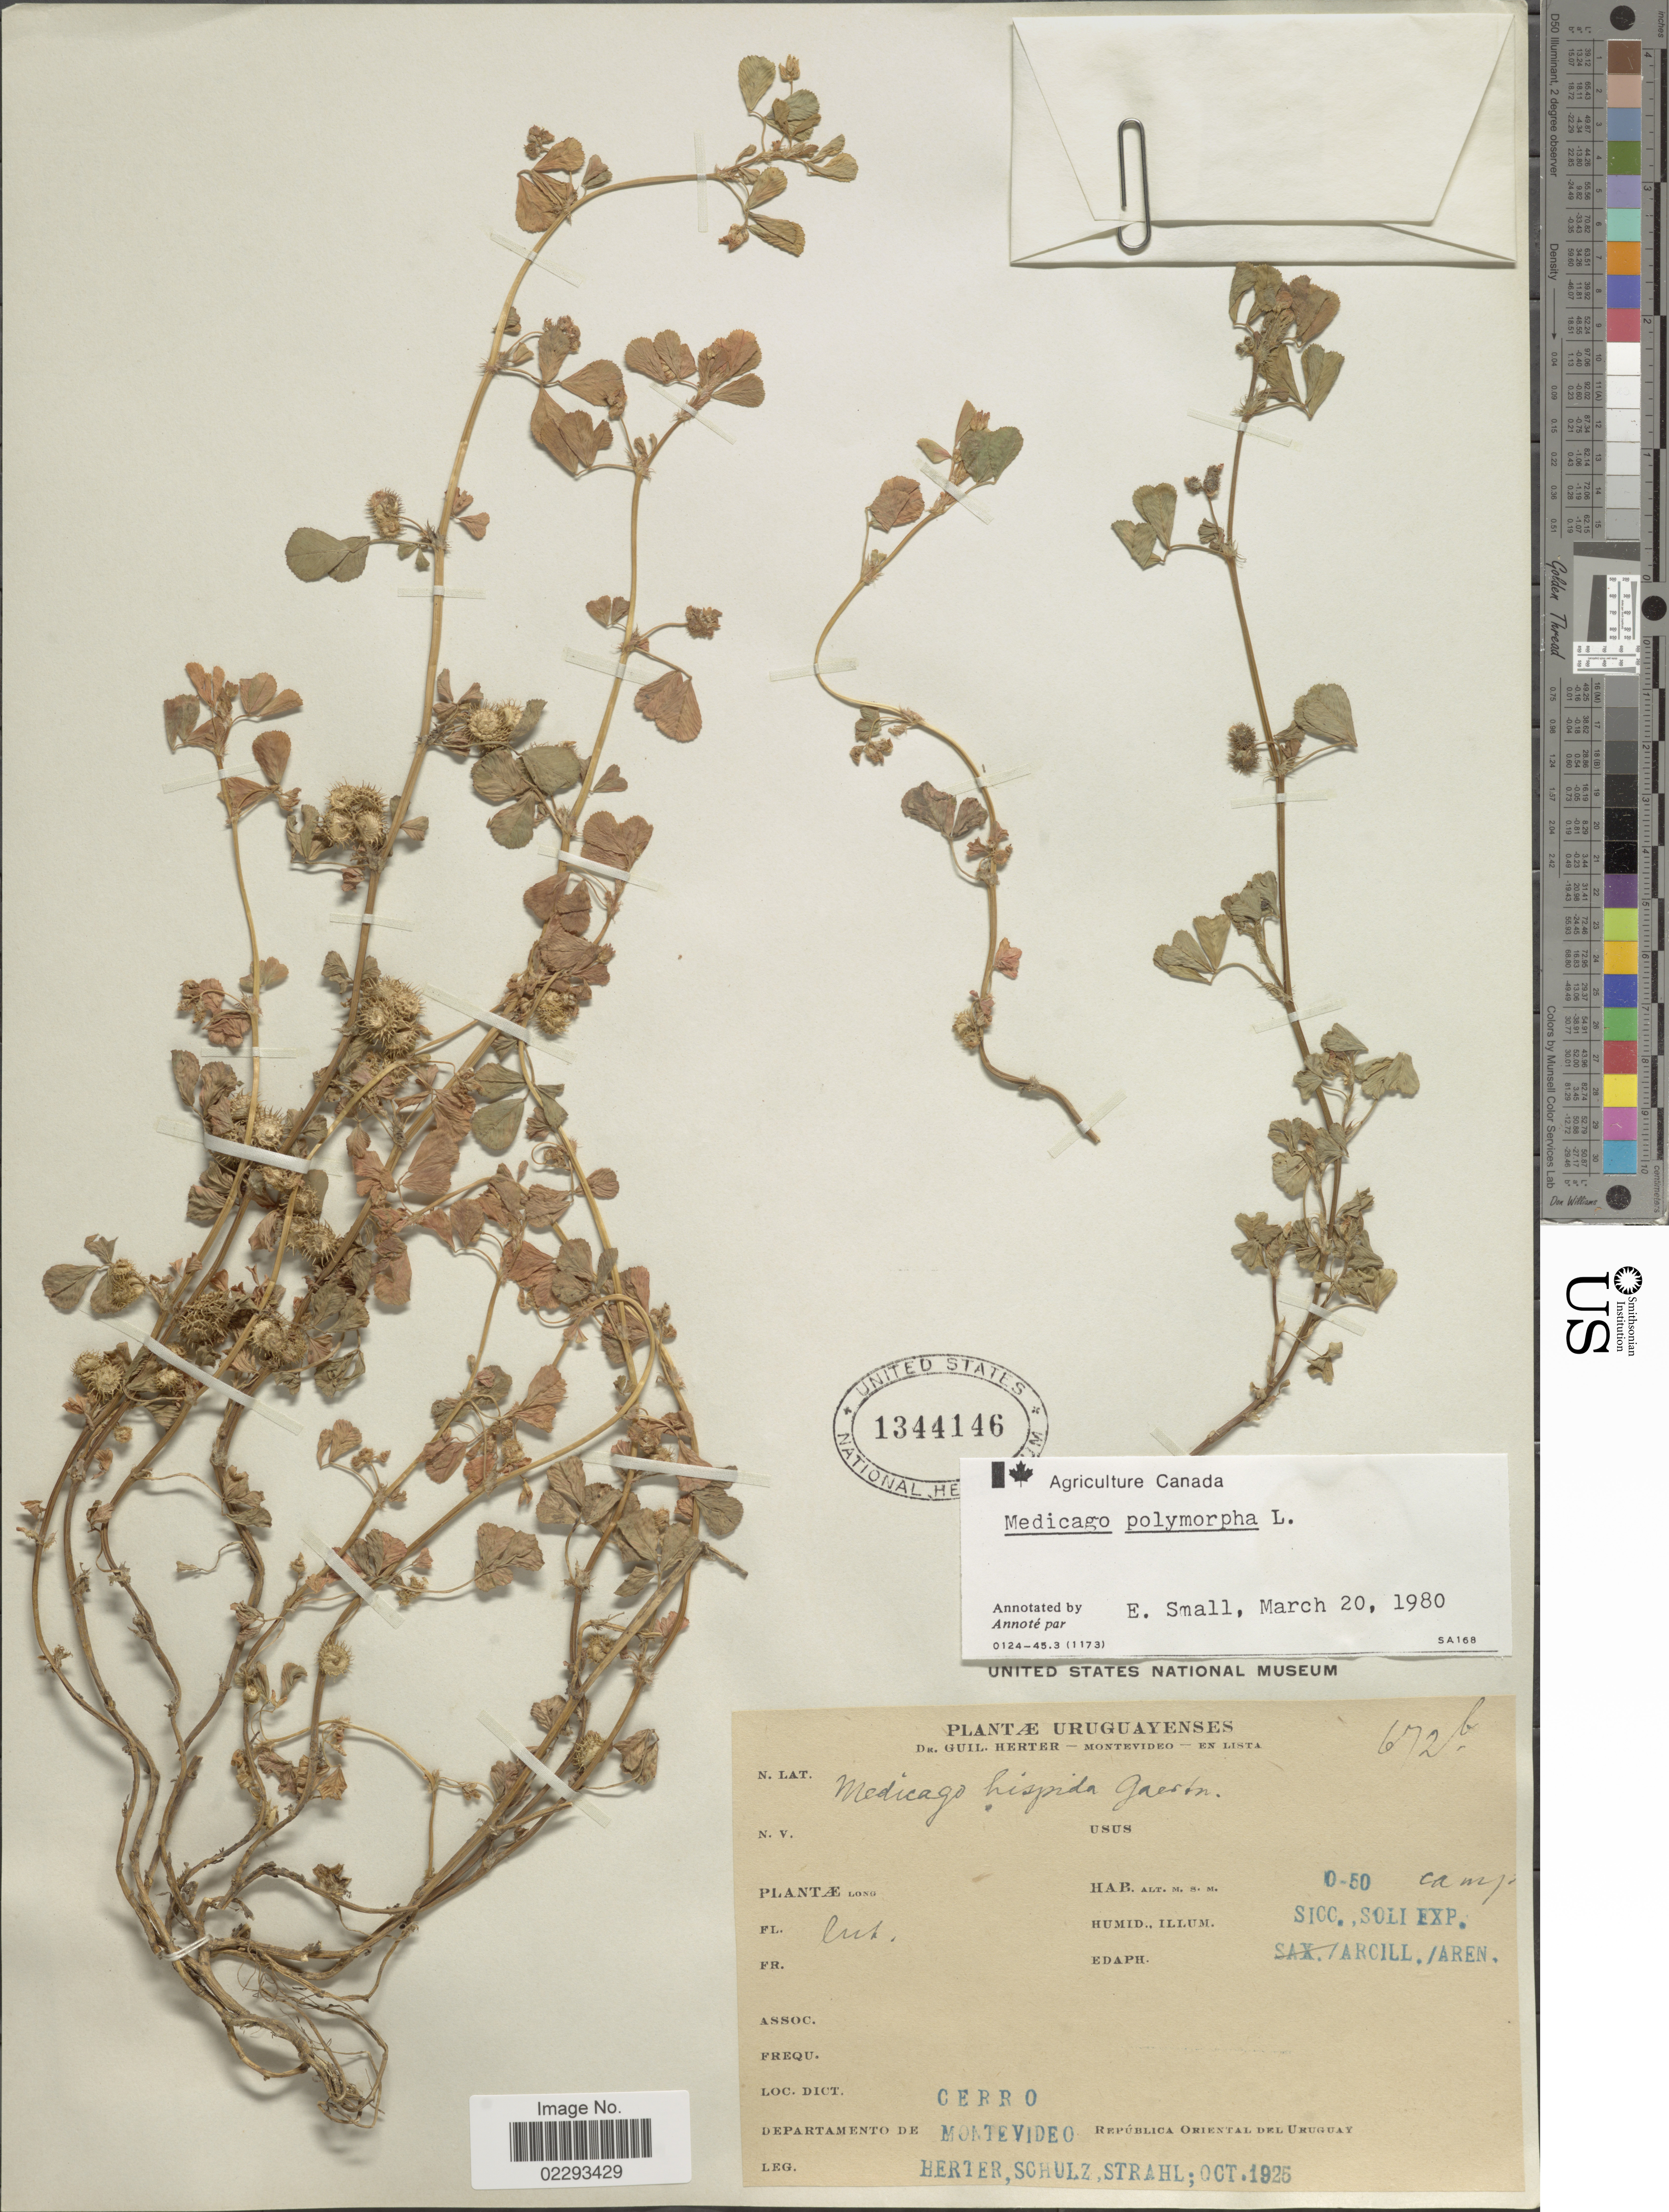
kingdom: Plantae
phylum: Tracheophyta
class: Magnoliopsida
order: Fabales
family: Fabaceae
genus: Medicago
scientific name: Medicago polymorpha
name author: L.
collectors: Herter, Schulz, -- & -. Strahl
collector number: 672b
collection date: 1925-10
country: Uruguay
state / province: Montevideo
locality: Cerro, República Oriental del Uruguay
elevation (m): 0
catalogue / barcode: US 1344146